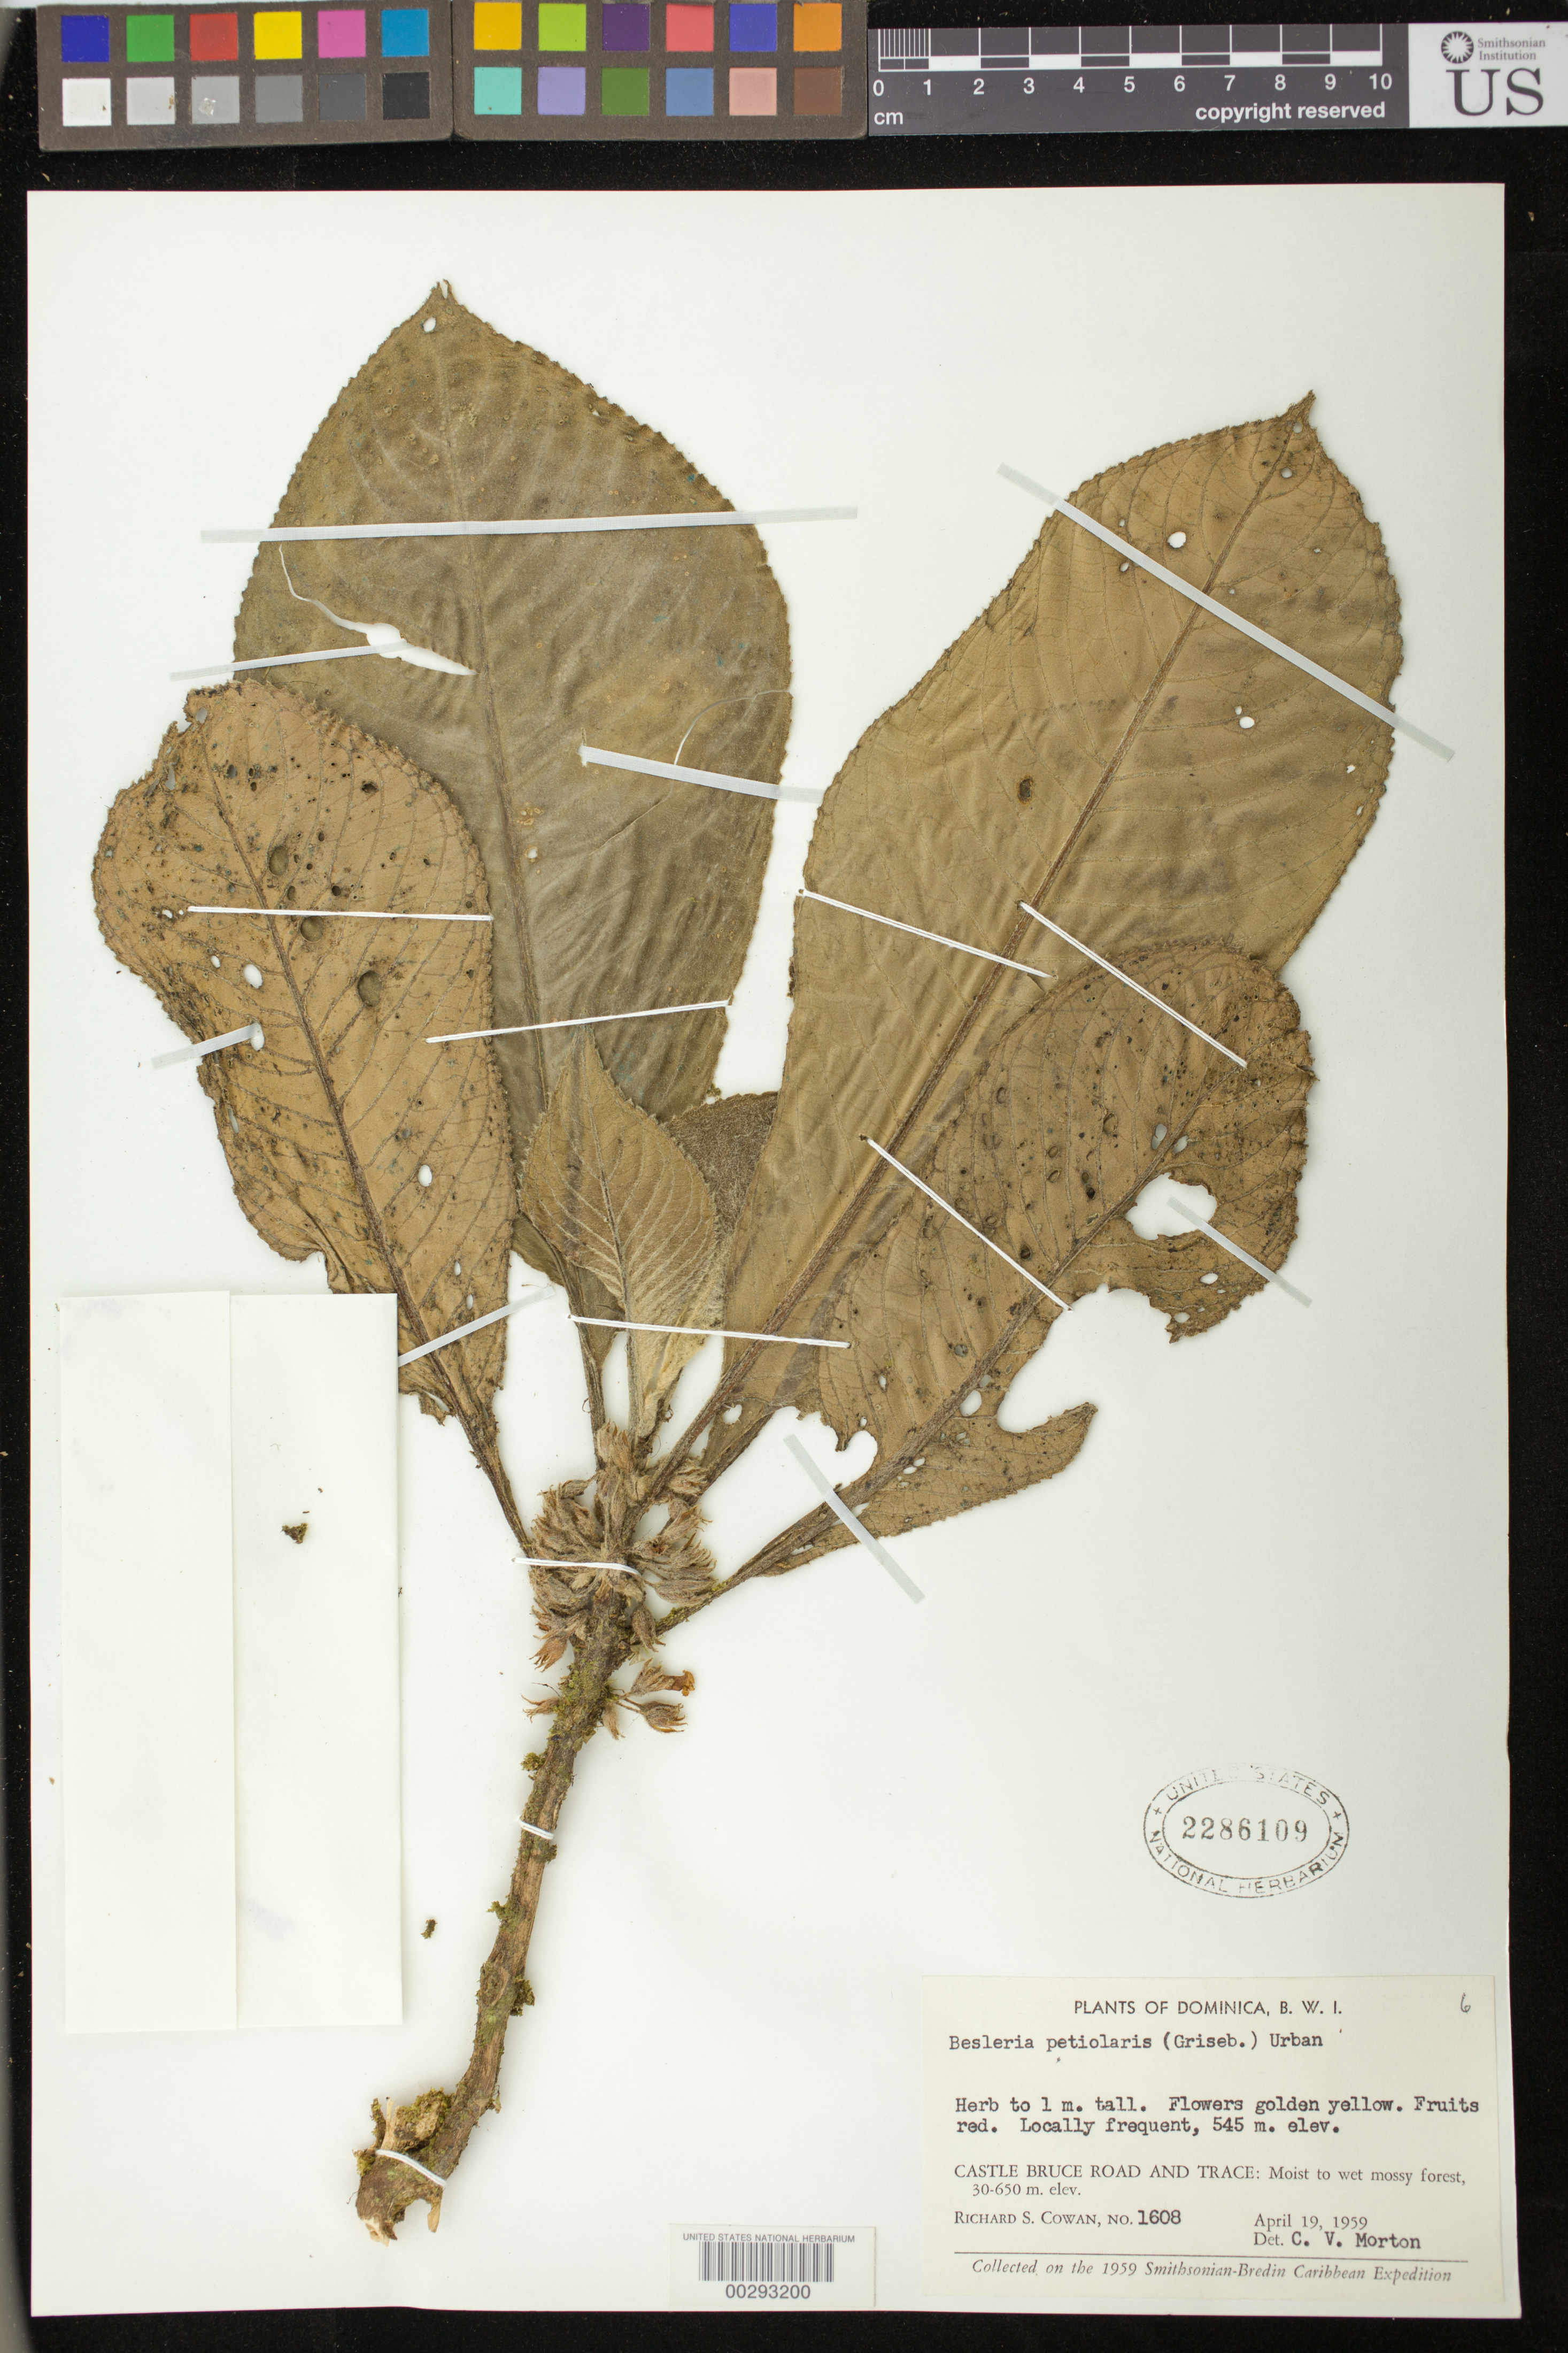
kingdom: Plantae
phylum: Tracheophyta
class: Magnoliopsida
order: Lamiales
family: Gesneriaceae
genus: Besleria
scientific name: Besleria petiolaris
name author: (Griseb.) Urb.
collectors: R. S. Cowan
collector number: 1608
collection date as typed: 19 Apr 1959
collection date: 1959-04-19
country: Dominica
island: Dominica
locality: Castle Bruce Road and trace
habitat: Moist to wet mossy forest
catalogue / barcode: US 2286109